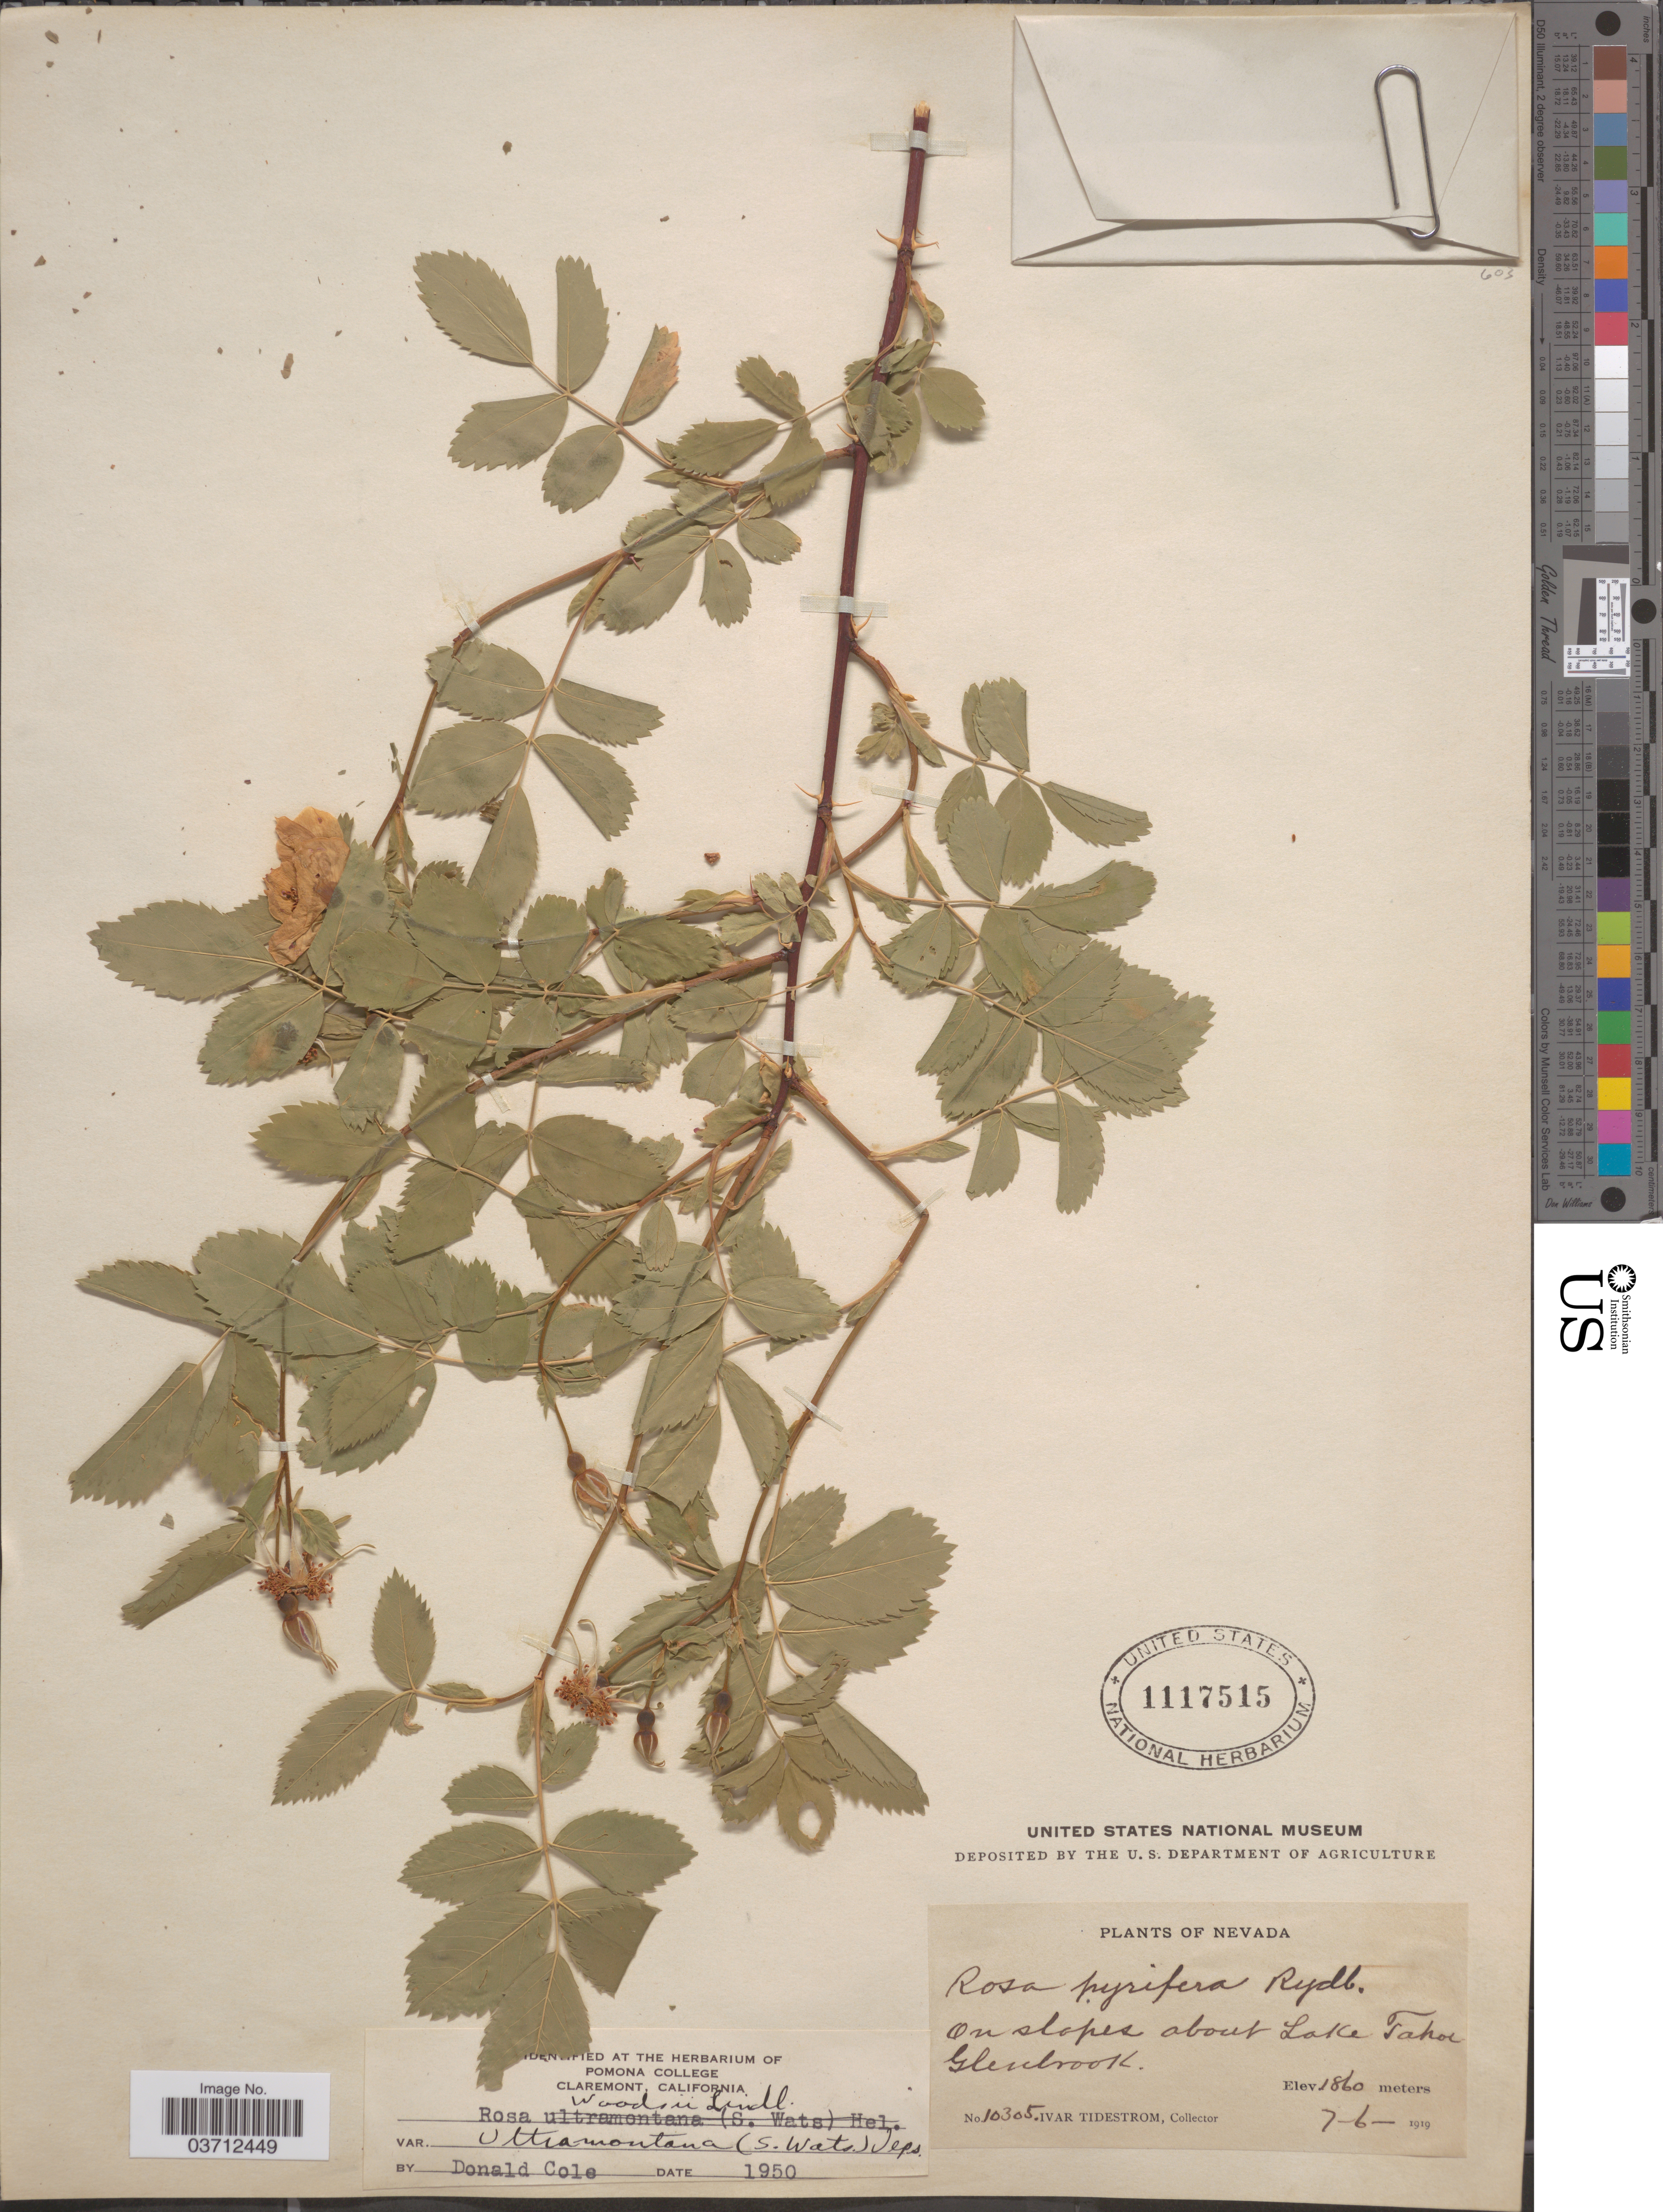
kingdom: Plantae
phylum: Tracheophyta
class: Magnoliopsida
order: Rosales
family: Rosaceae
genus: Rosa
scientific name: Rosa woodsii var. ultramontana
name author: Lindl.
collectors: I. F. Tidestrom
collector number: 10305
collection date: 1919-07-06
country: United States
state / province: Nevada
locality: On slopes about Lake Tahoe Glenbrook.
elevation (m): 1860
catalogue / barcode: US 1117515